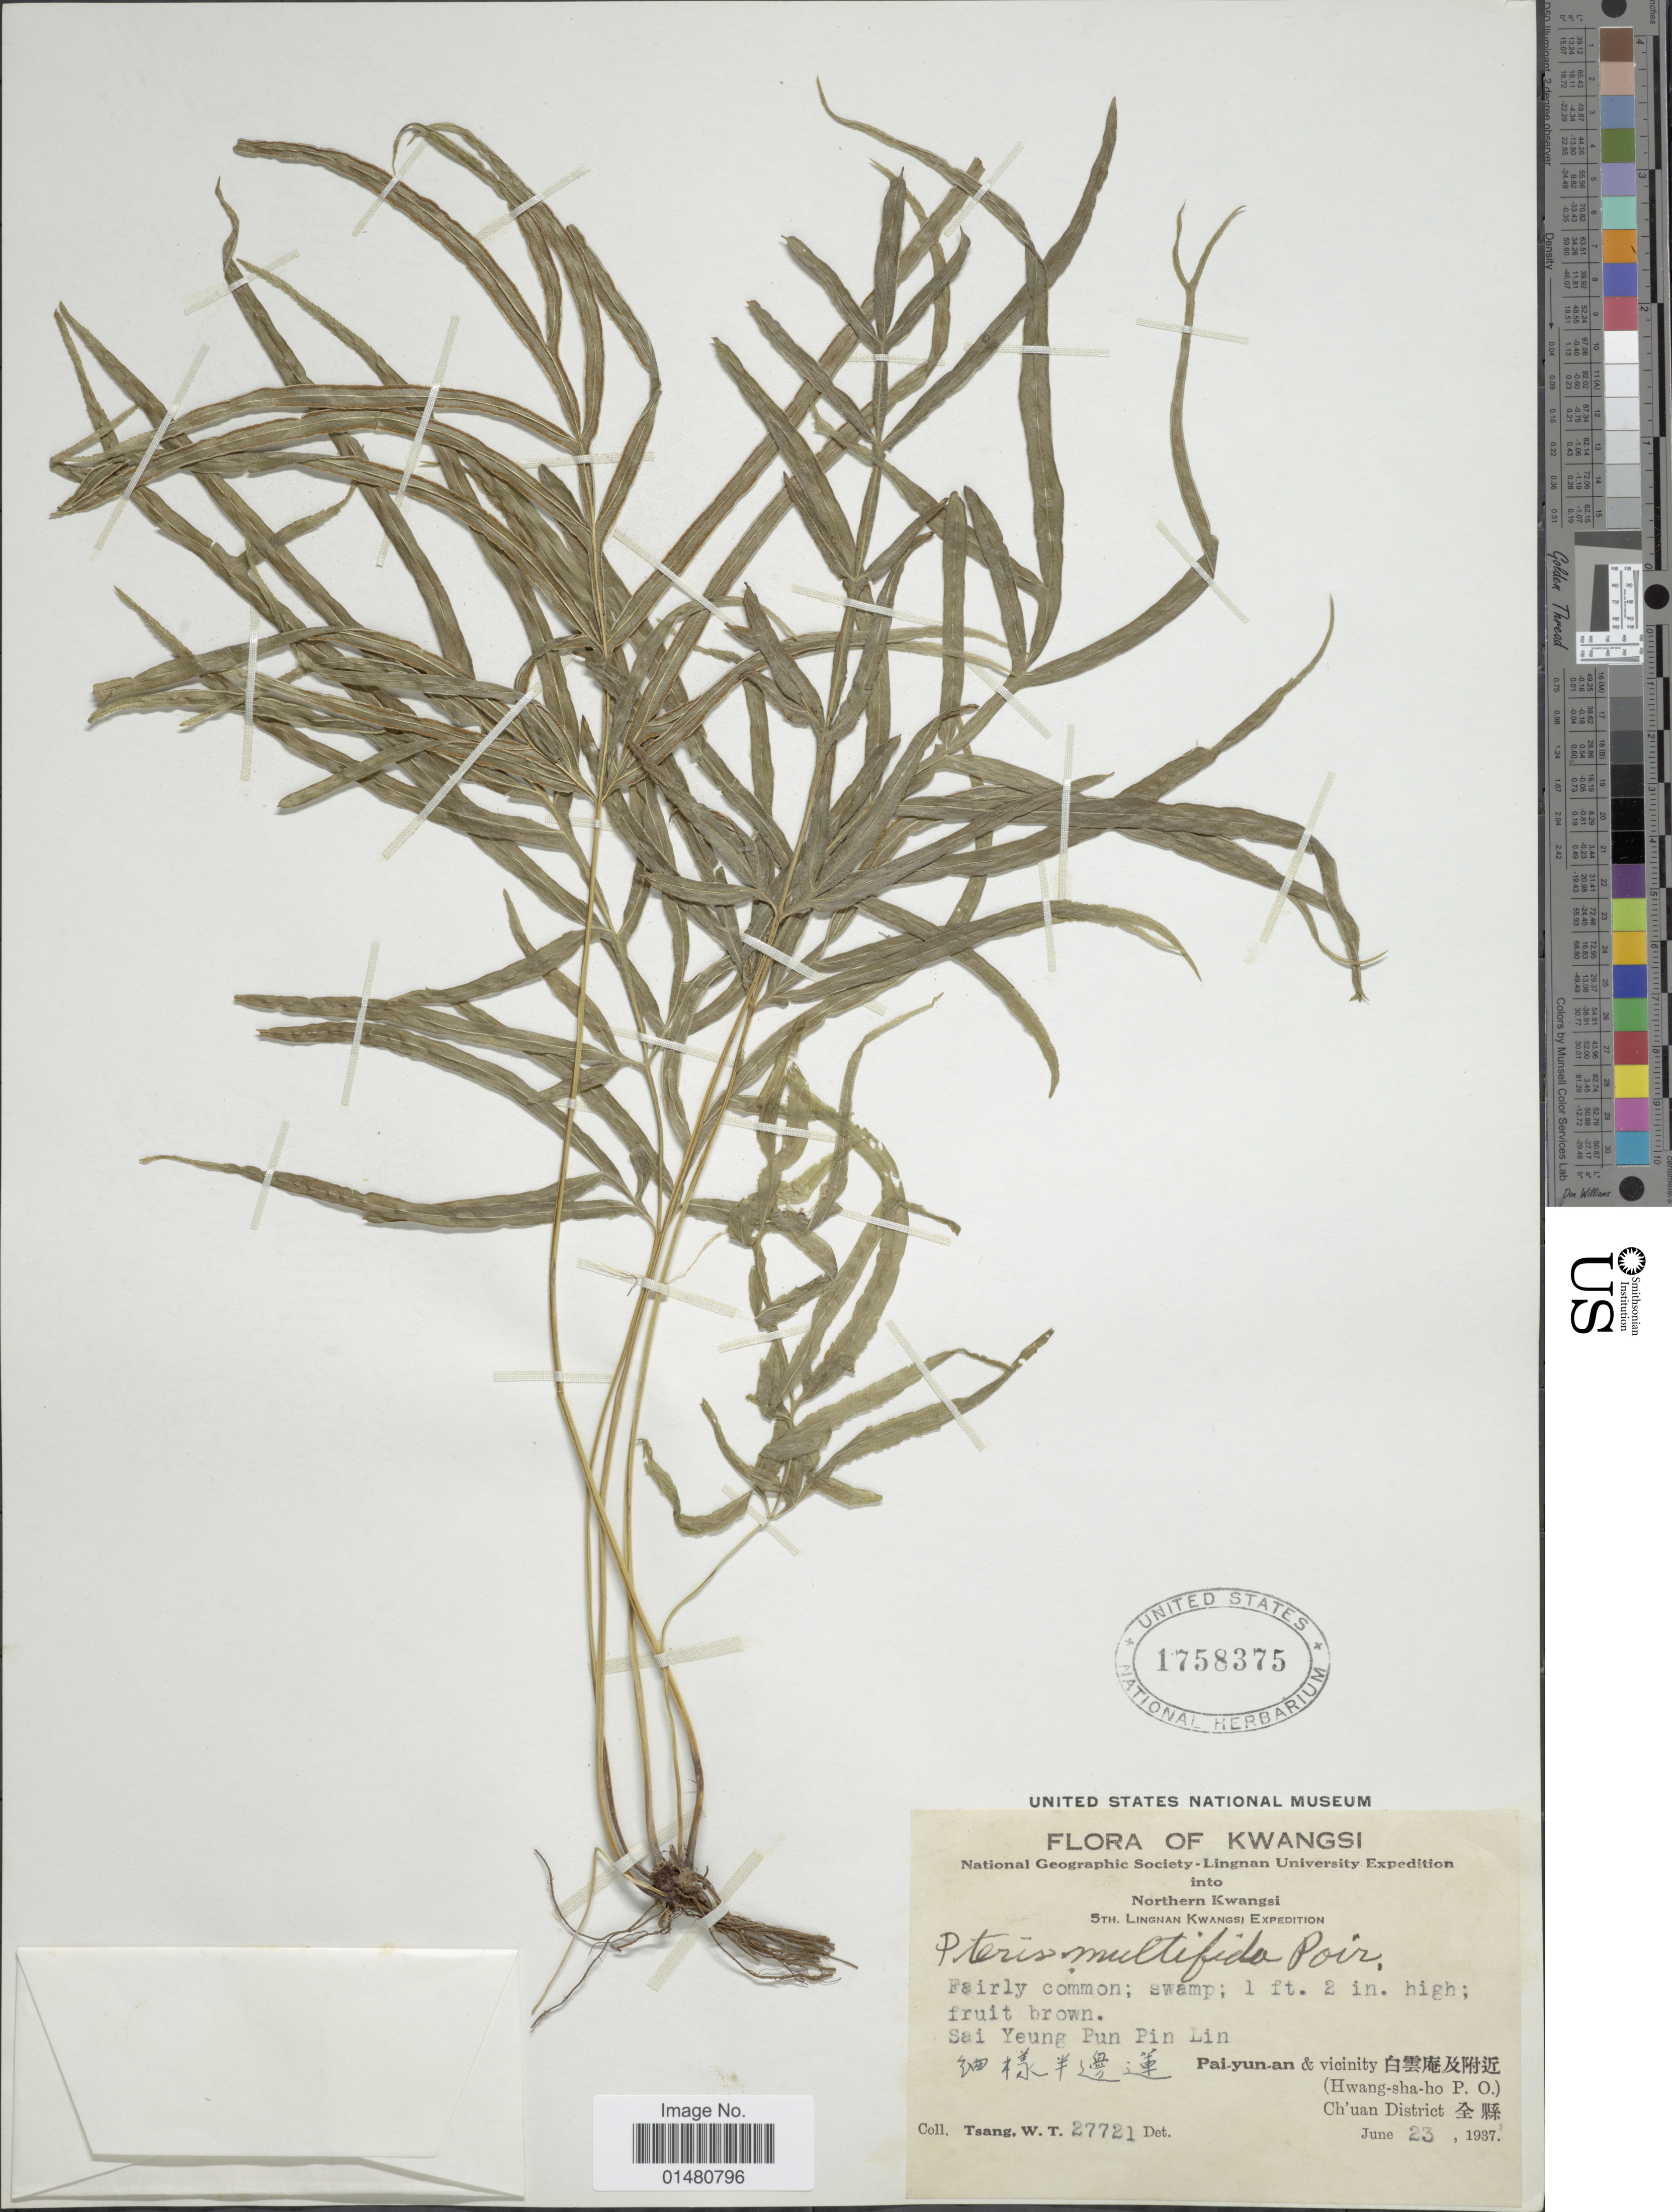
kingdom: Plantae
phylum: Tracheophyta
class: Polypodiopsida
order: Polypodiales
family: Pteridaceae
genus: Pteris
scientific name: Pteris multifida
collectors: W. T. Tsang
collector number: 27721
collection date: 1937-06-23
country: China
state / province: Guangxi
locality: Kwasi,Sai Yeung Pun Pin Lin, Pai-yun-nan & vicinity, (Hwang-sha-ho P.O.) Ch'uan District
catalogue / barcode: US 1758375